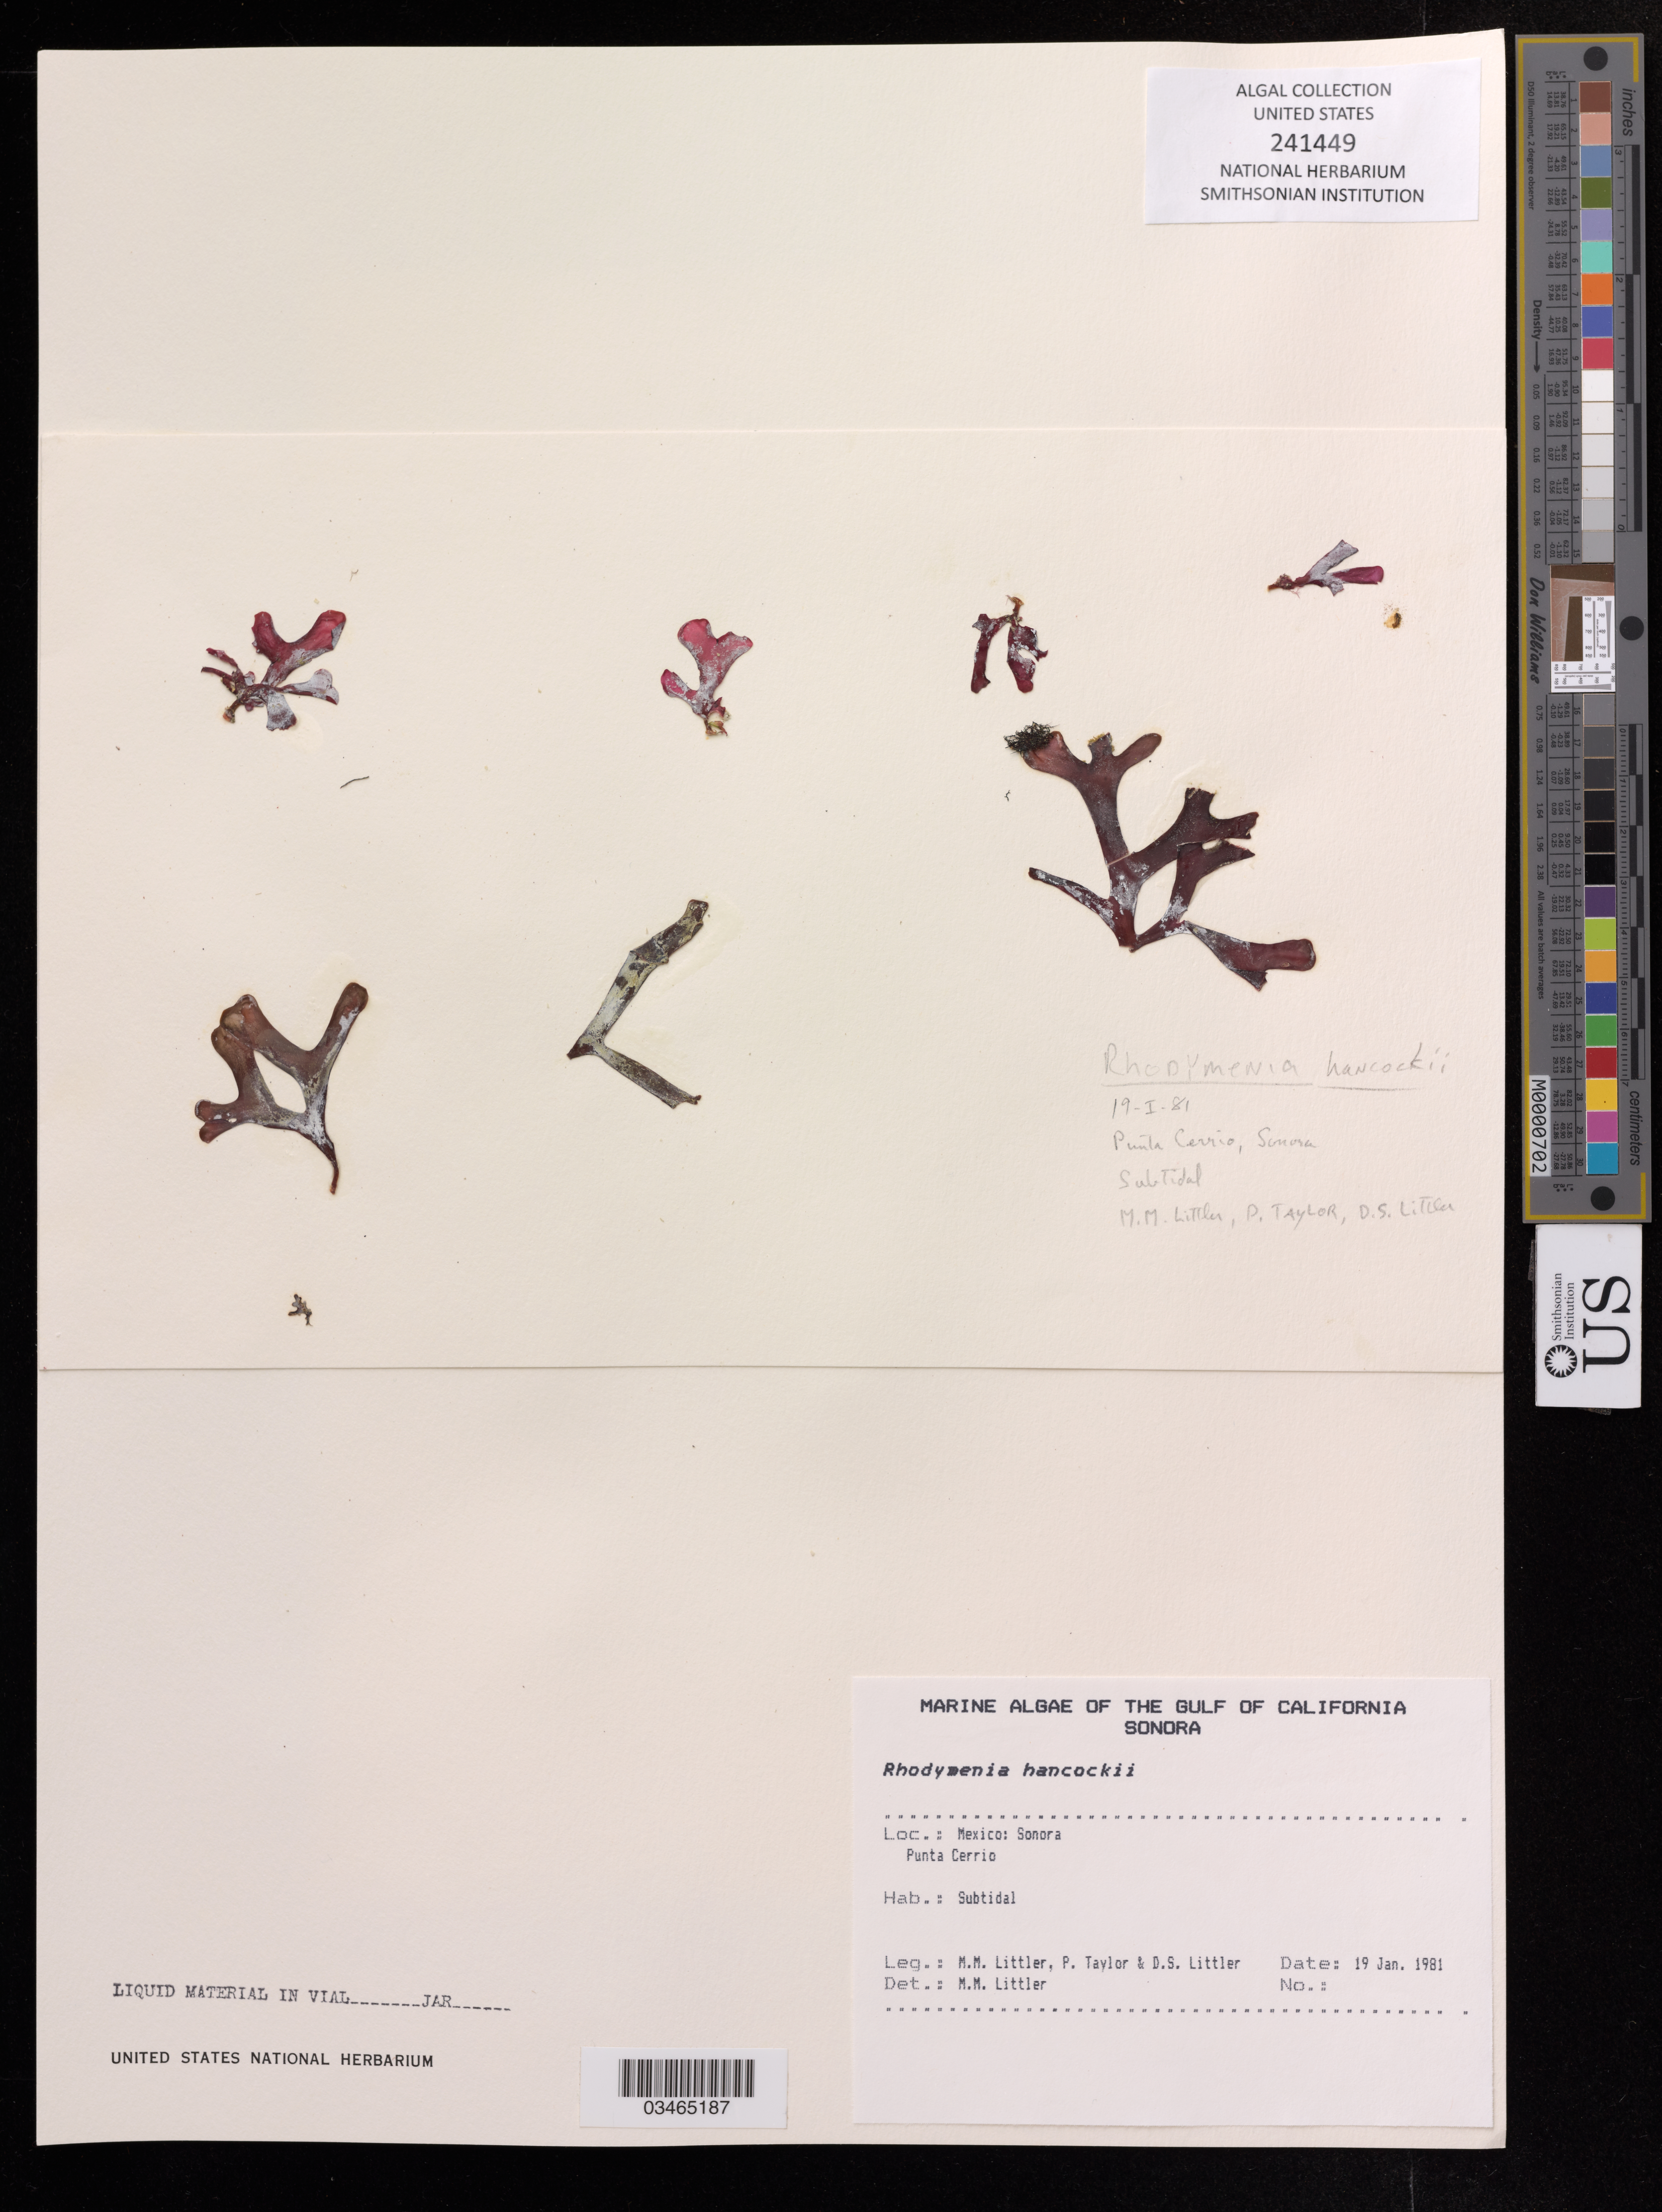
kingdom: Plantae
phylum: Rhodophyta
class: Florideophyceae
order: Rhodymeniales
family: Rhodymeniaceae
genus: Rhodymenia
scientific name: Rhodymenia hancockii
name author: E.Y. Dawson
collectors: M. M. Littler, P. Taylor & D. S. Littler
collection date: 1981-01-19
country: Mexico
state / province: Sonora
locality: The Gulf of California, Punta Cerrio.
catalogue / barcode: US 241449